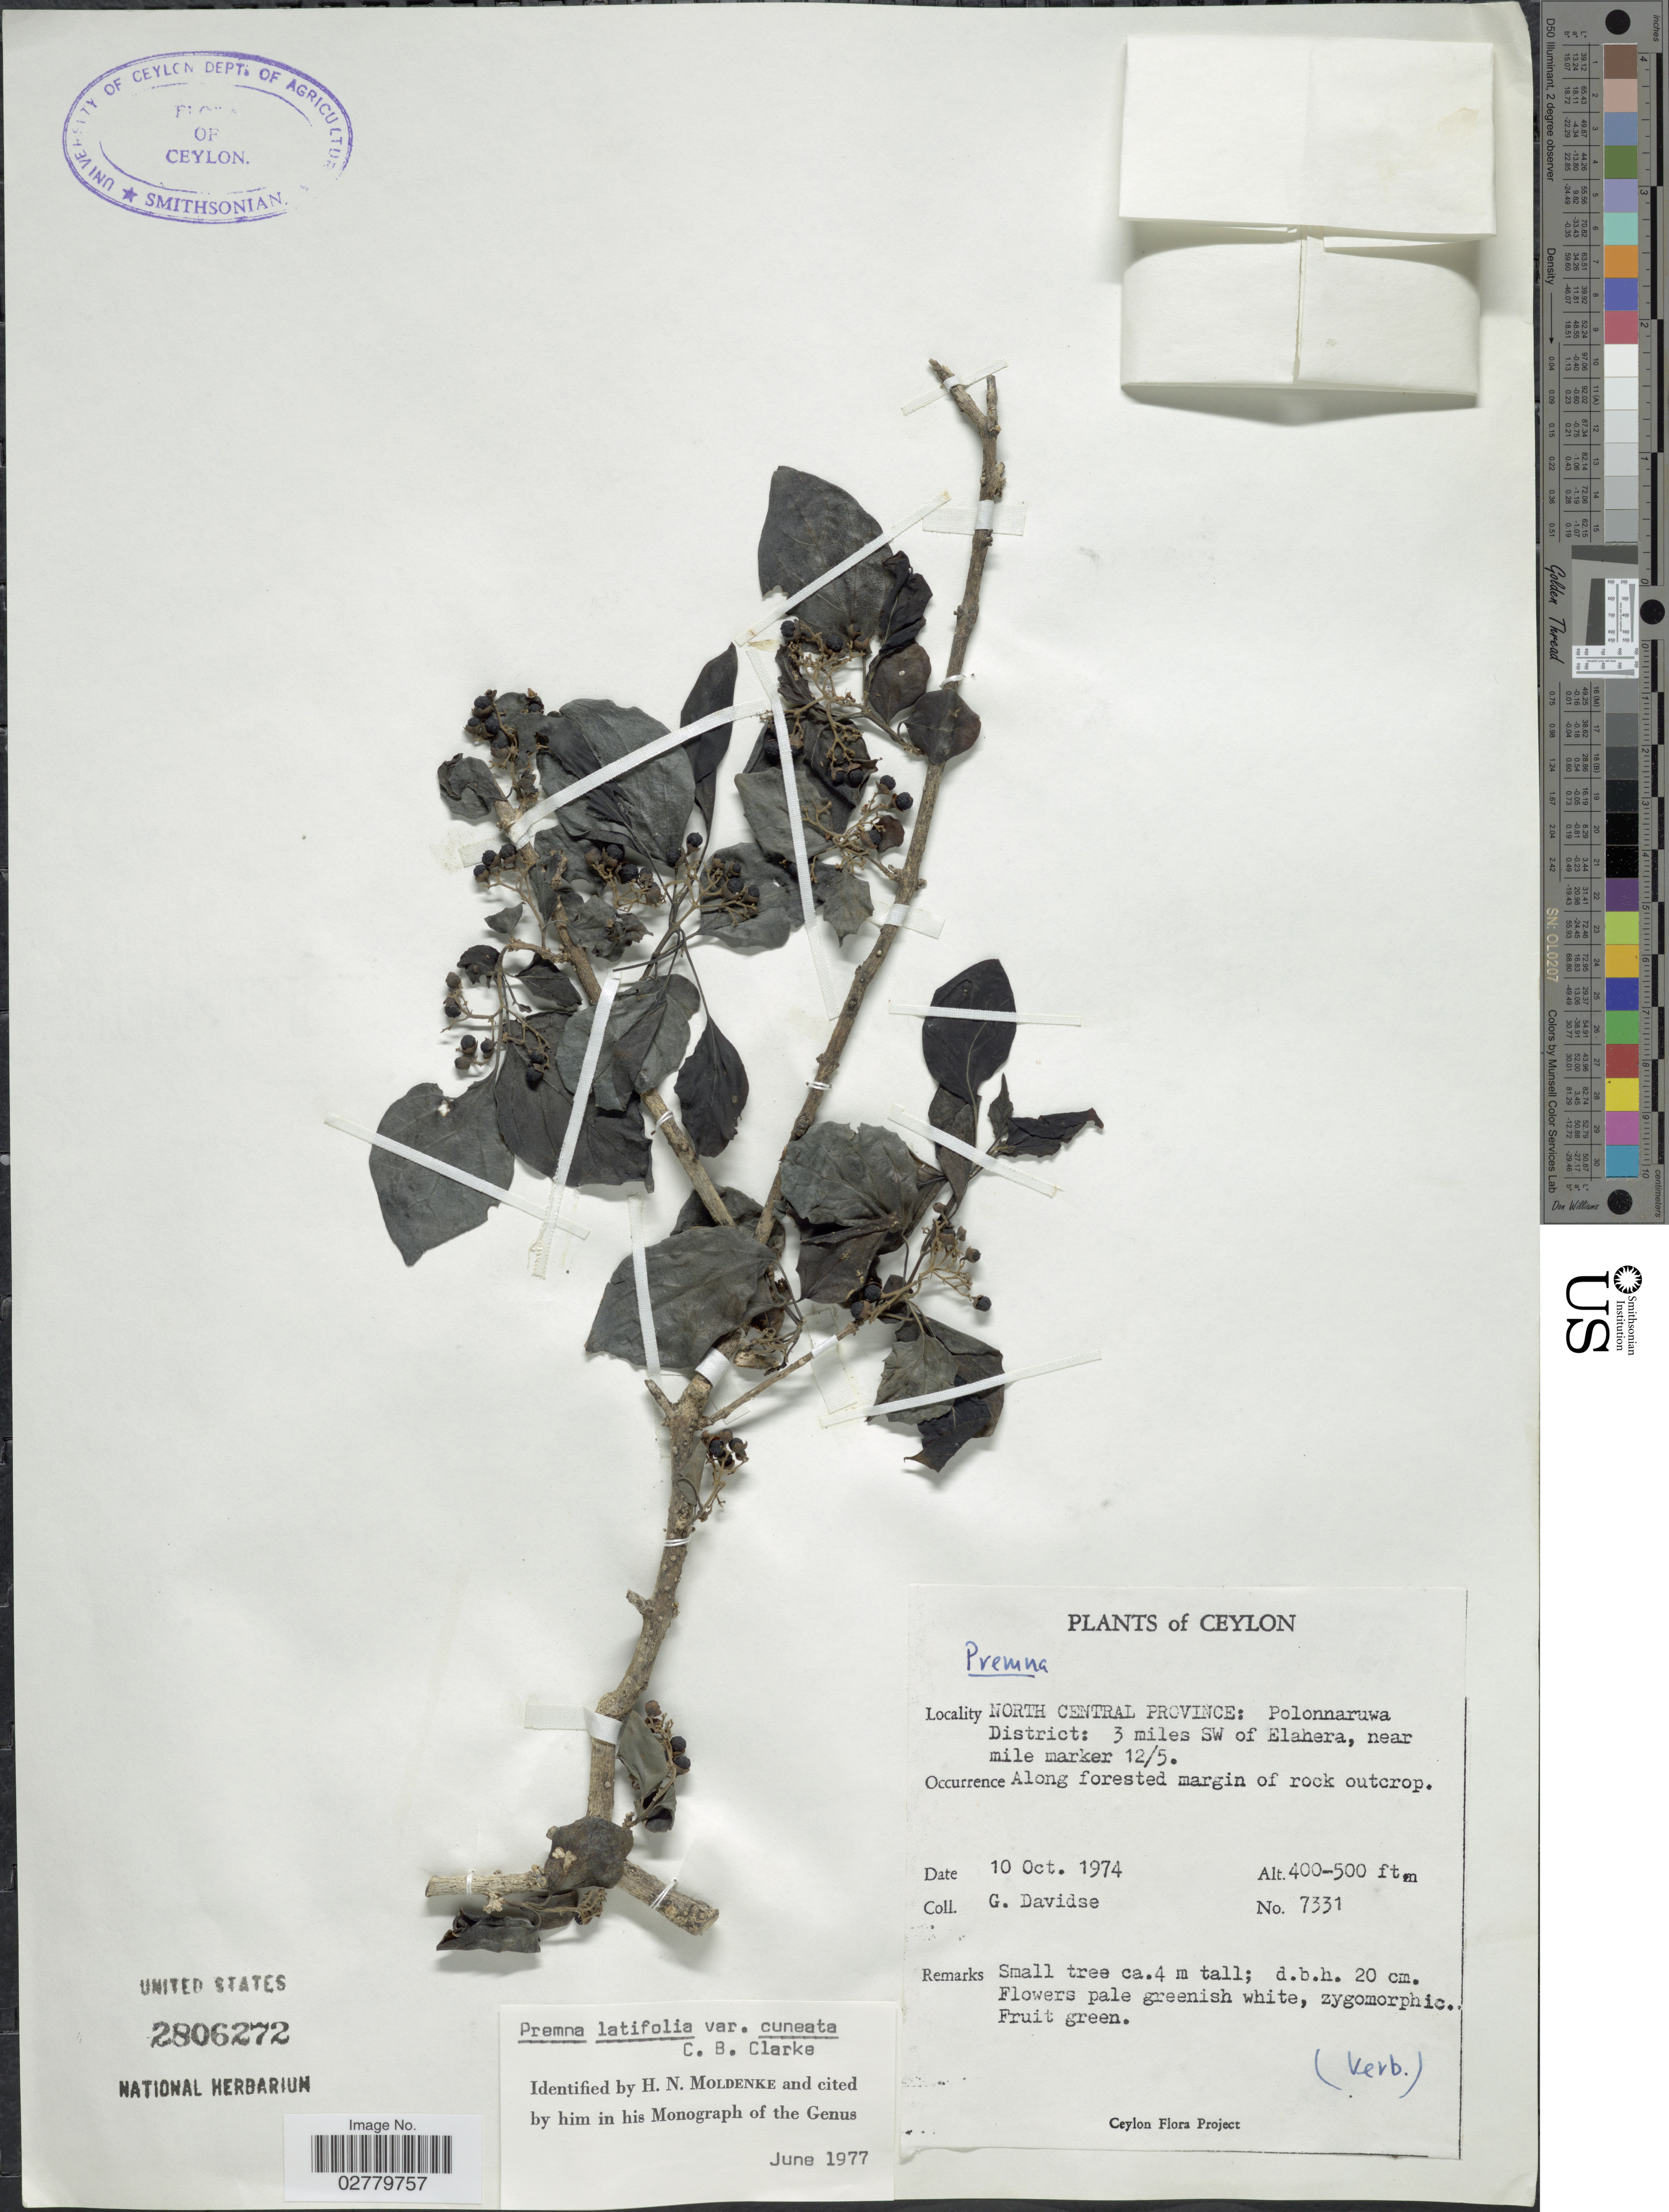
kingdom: Plantae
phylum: Tracheophyta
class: Magnoliopsida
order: Lamiales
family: Lamiaceae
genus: Premna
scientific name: Premna odorata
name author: Blanco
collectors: G. Davidse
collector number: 7331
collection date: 1974-10-10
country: Sri Lanka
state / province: North Central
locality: Ceylon. Polonnaruwa District: 3 miles SW of Elahera, near mile marker 12/5.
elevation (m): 122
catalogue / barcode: US 2806272